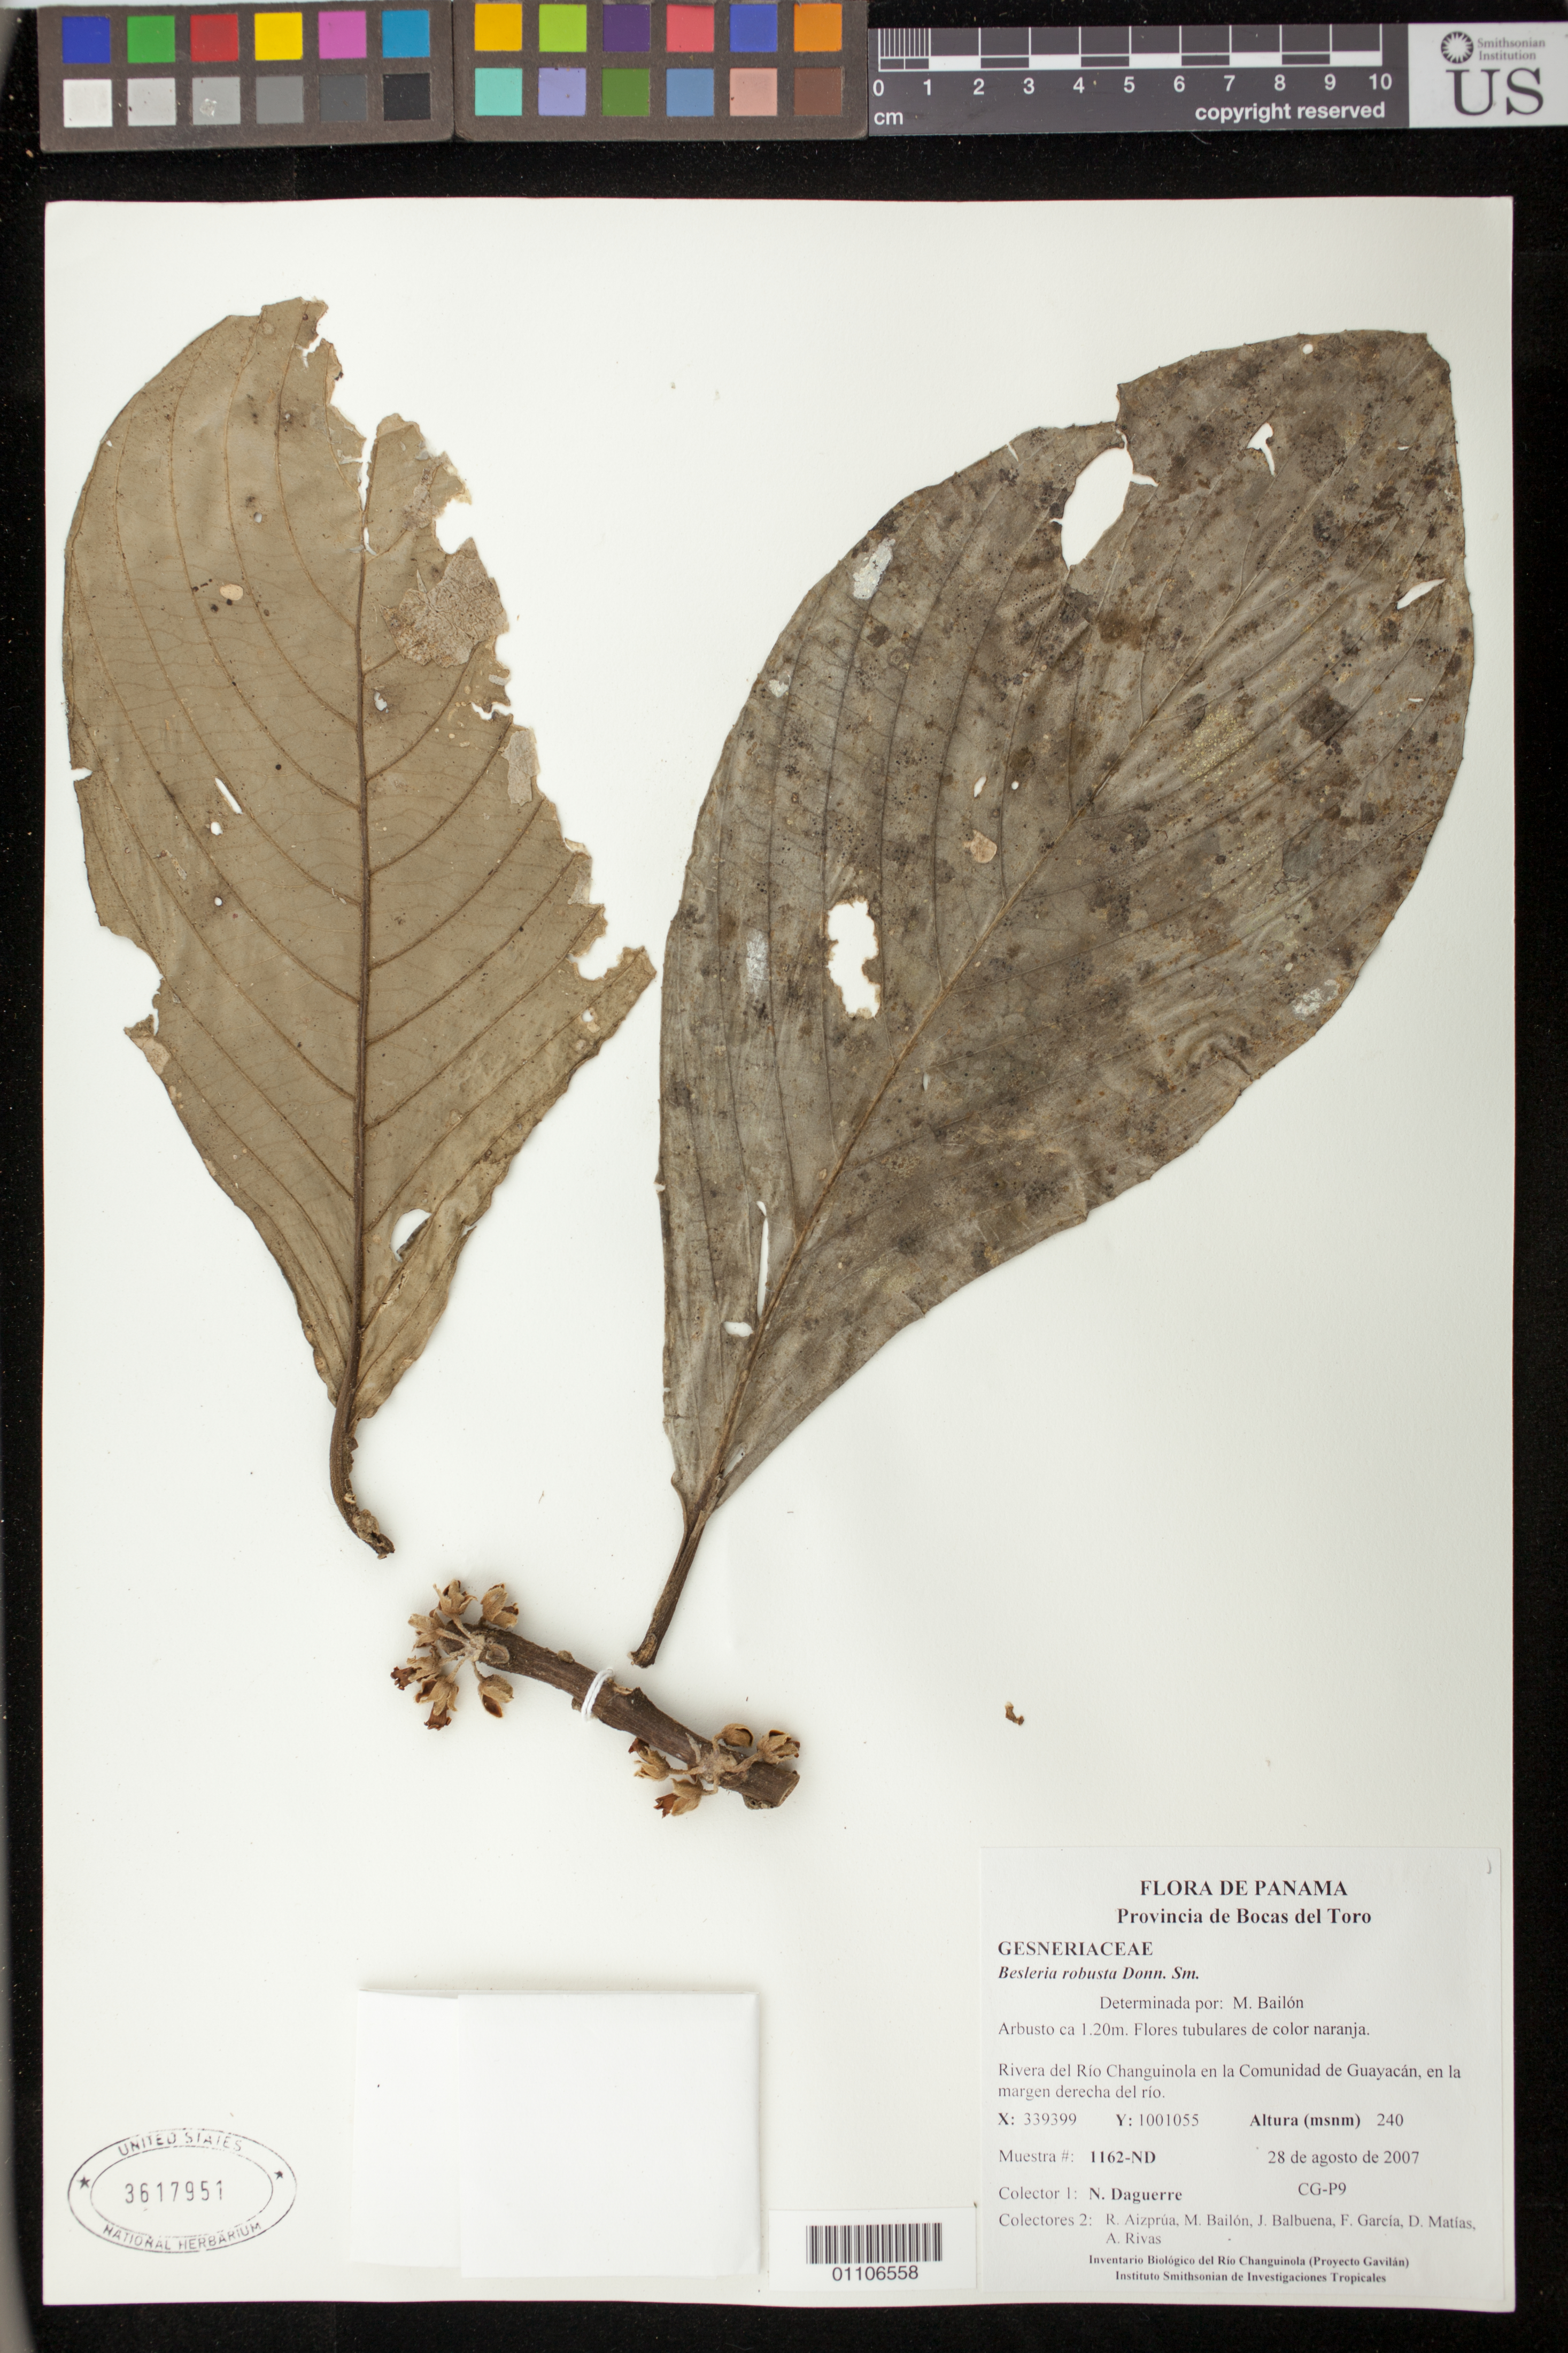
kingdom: Plantae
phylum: Tracheophyta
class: Magnoliopsida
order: Lamiales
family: Gesneriaceae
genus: Besleria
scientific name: Besleria robusta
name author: Donn. Sm.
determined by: Bailón, M.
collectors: N. Daguerre & et al.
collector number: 1162 -ND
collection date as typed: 28 Aug 2007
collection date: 2007-08-28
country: Panama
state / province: Bocas del Toro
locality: Rivera del Río Changuinola en la Comunidad de Guayacán, en la margen derecha del río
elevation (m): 240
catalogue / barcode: US 3617951